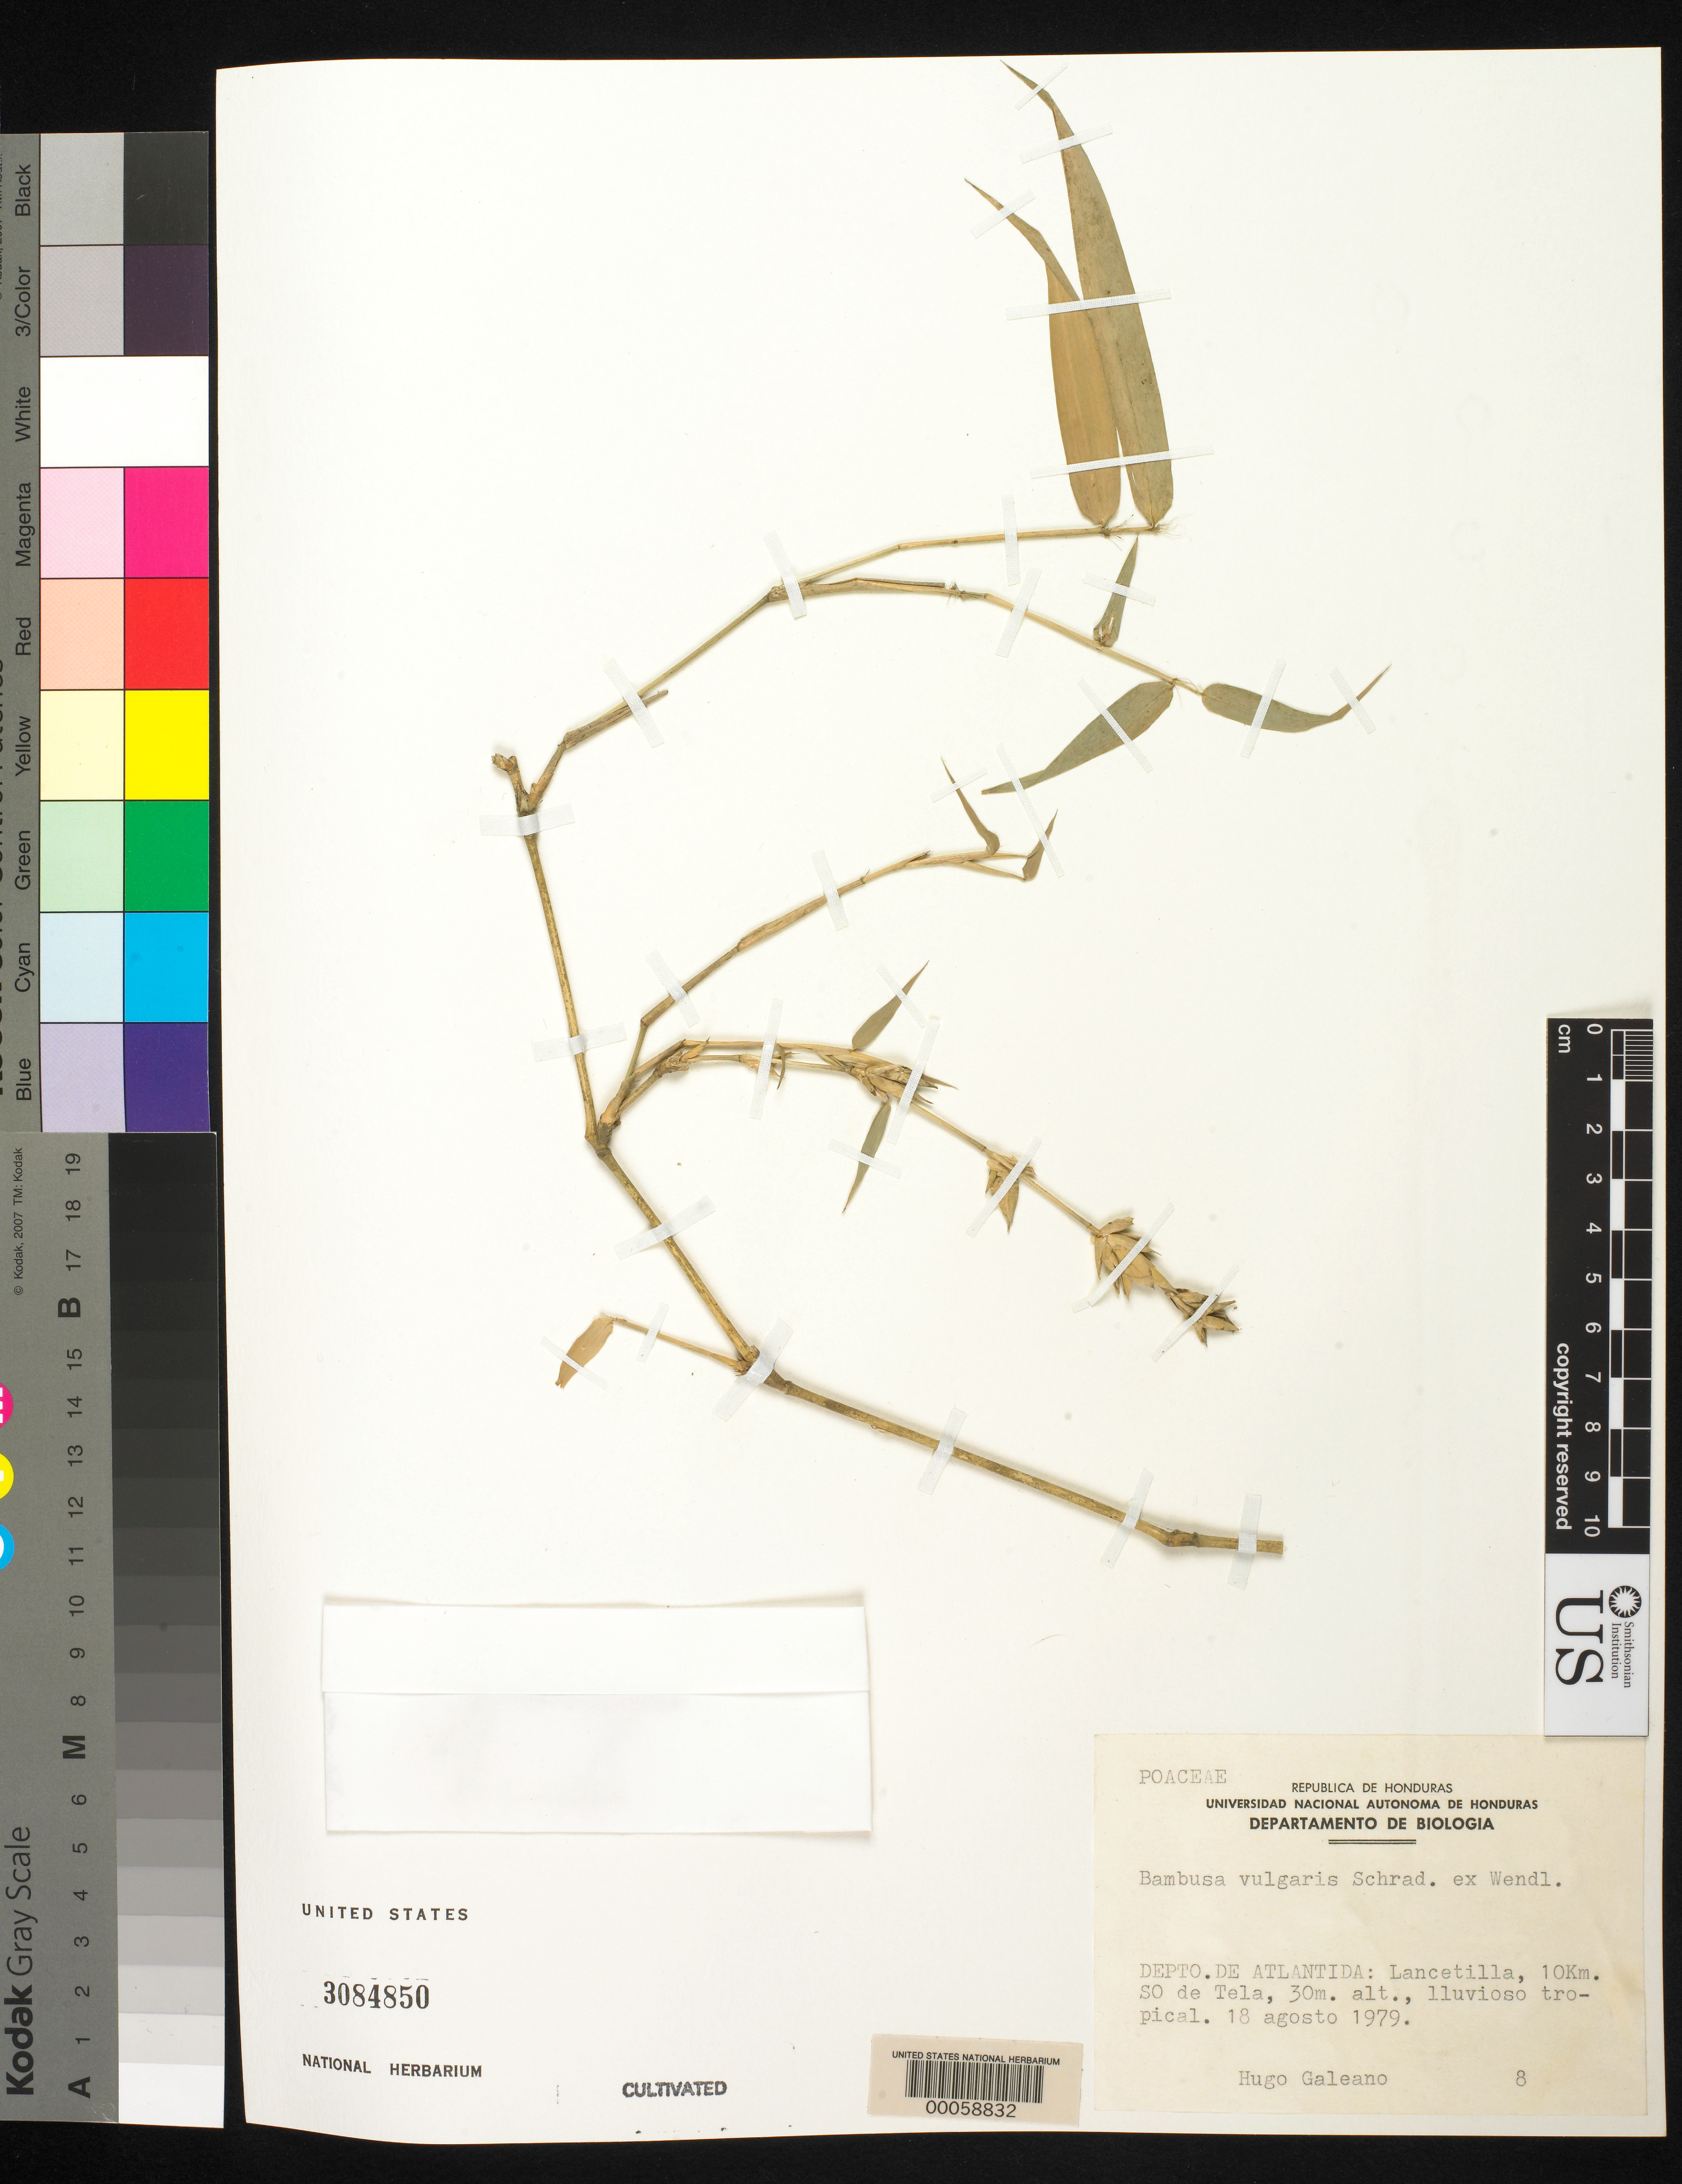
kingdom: Plantae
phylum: Tracheophyta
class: Liliopsida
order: Poales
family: Poaceae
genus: Bambusa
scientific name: Bambusa vulgaris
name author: Schrad. ex J.C. Wendl.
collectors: J. N. Rose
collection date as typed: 11 Sep 1920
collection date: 1920-09-11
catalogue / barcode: US 3084850